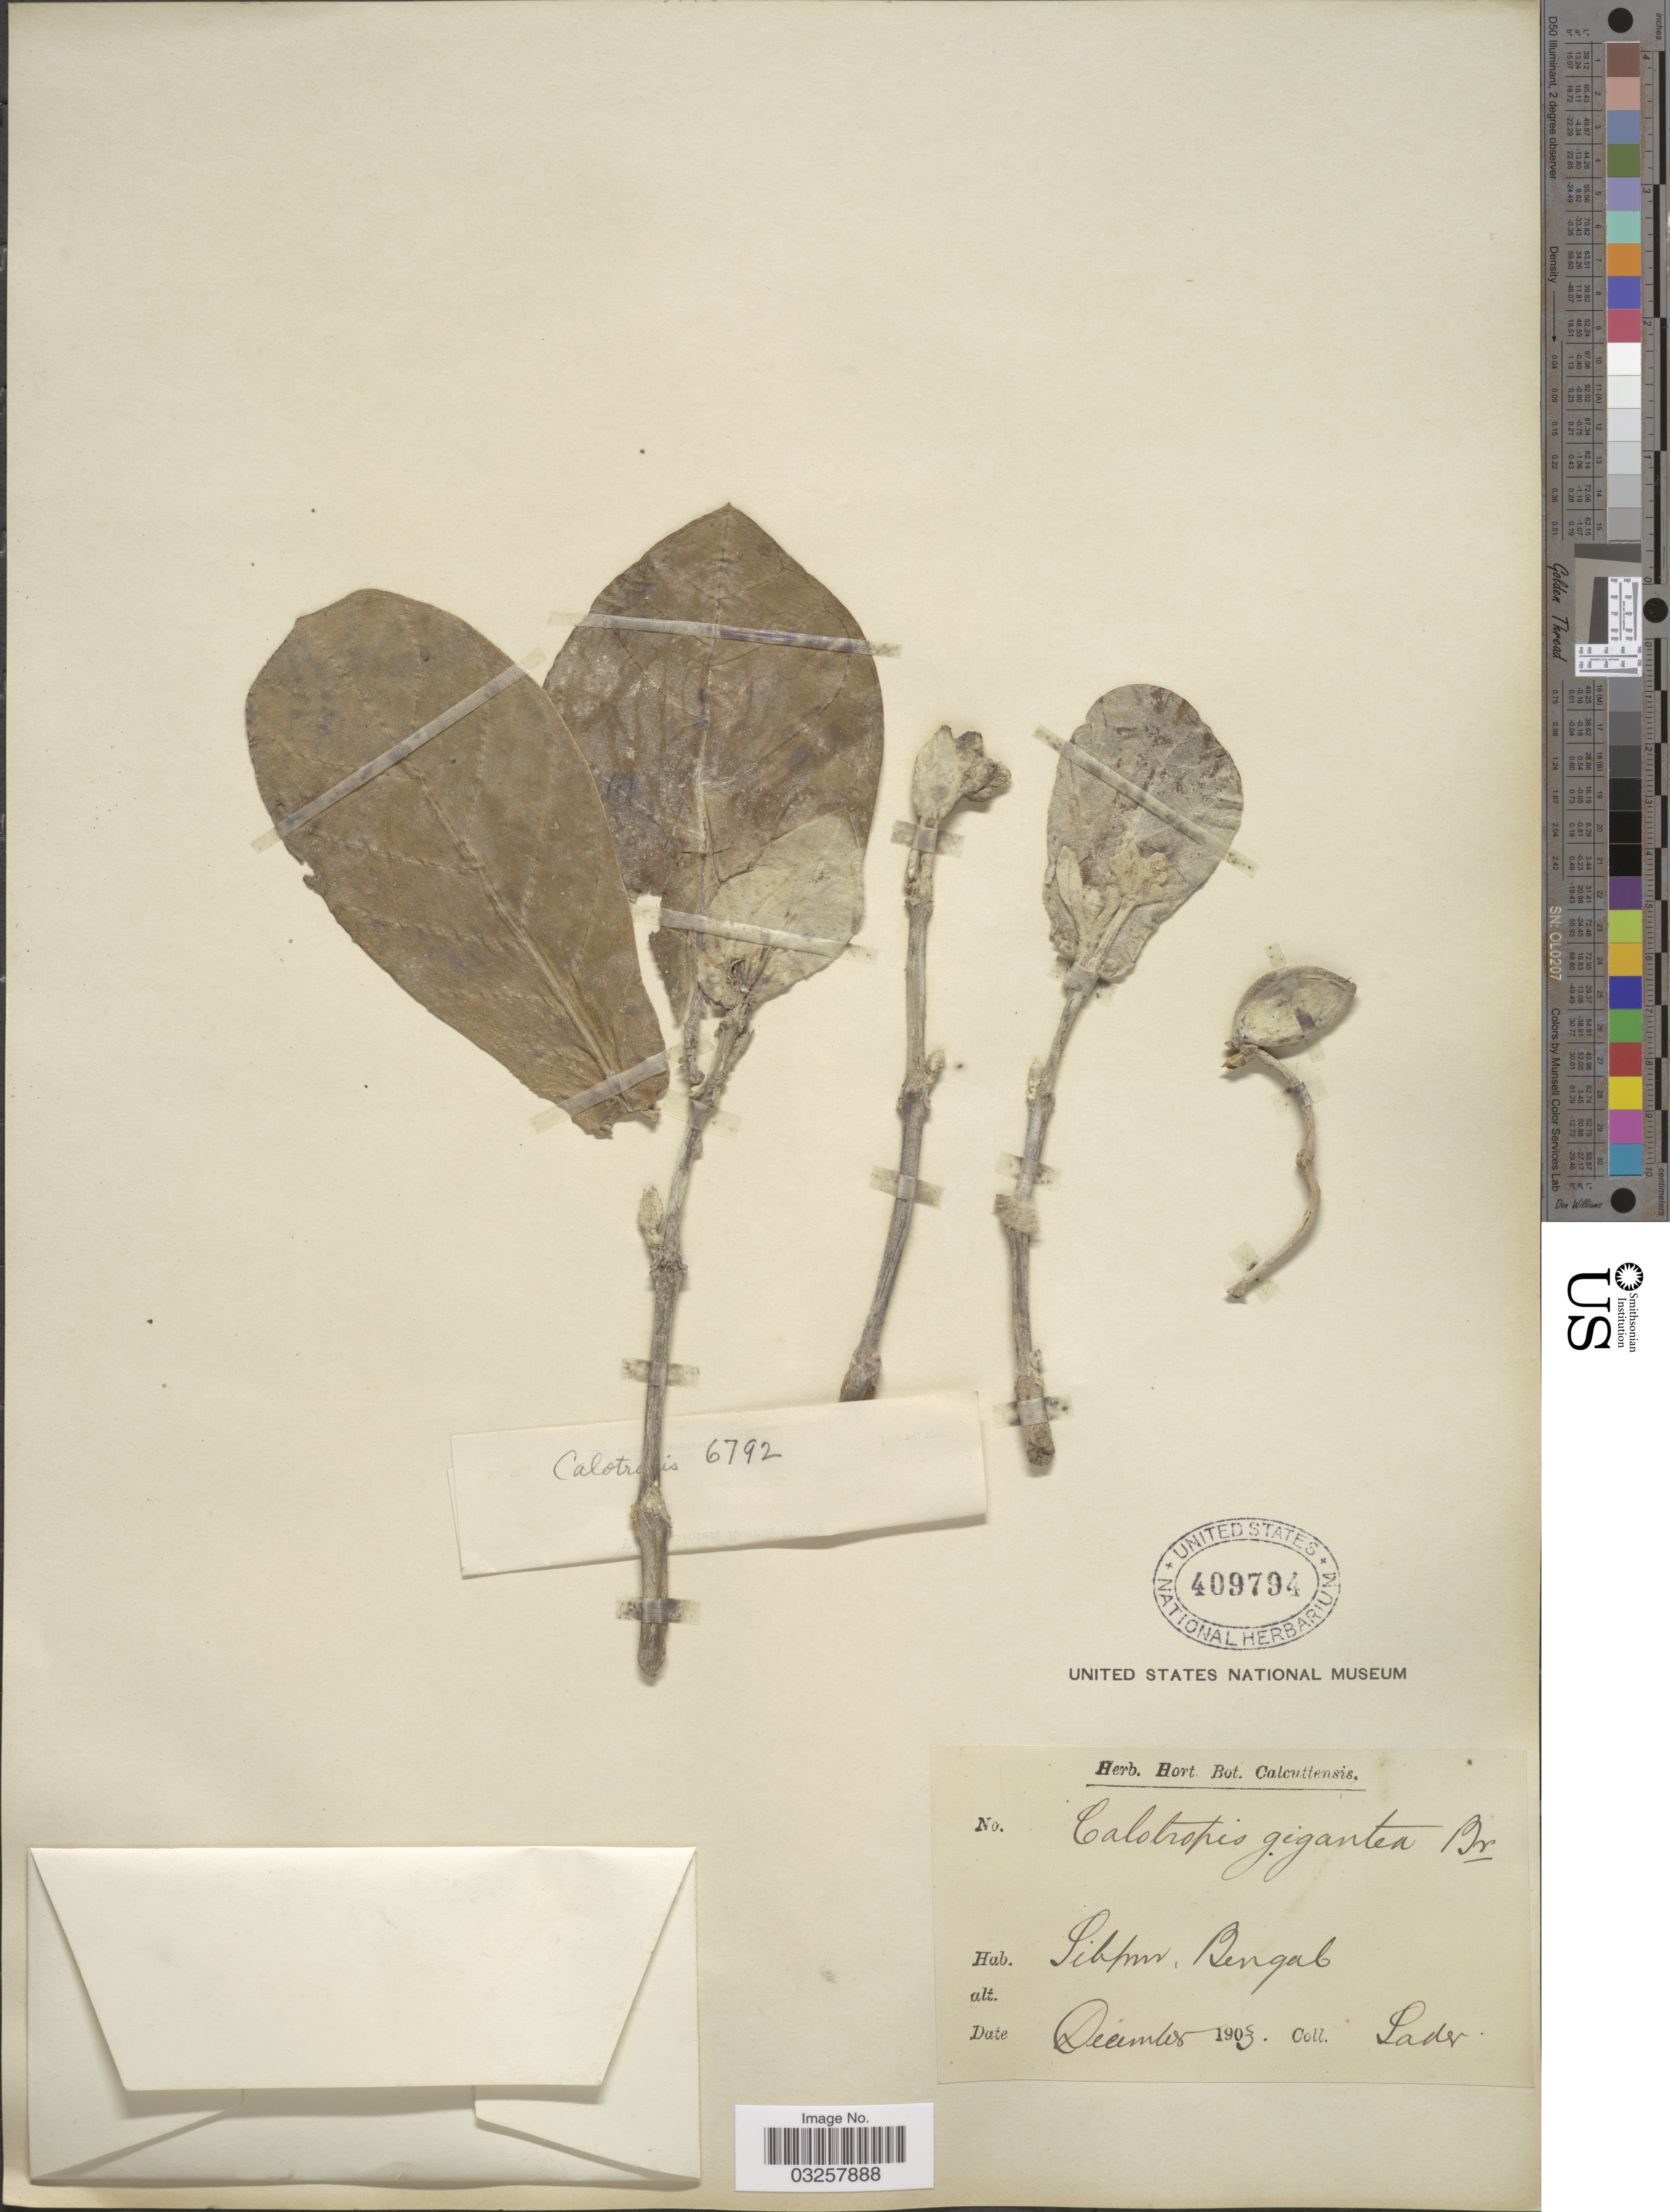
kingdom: Plantae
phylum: Tracheophyta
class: Magnoliopsida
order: Gentianales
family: Apocynaceae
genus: Calotropis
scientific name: Calotropis gigantea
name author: (L.) W.T. Aiton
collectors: Ladr.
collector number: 6792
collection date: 1903-12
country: India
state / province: West Bengal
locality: Sibpur, Bengal.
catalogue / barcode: US 409794